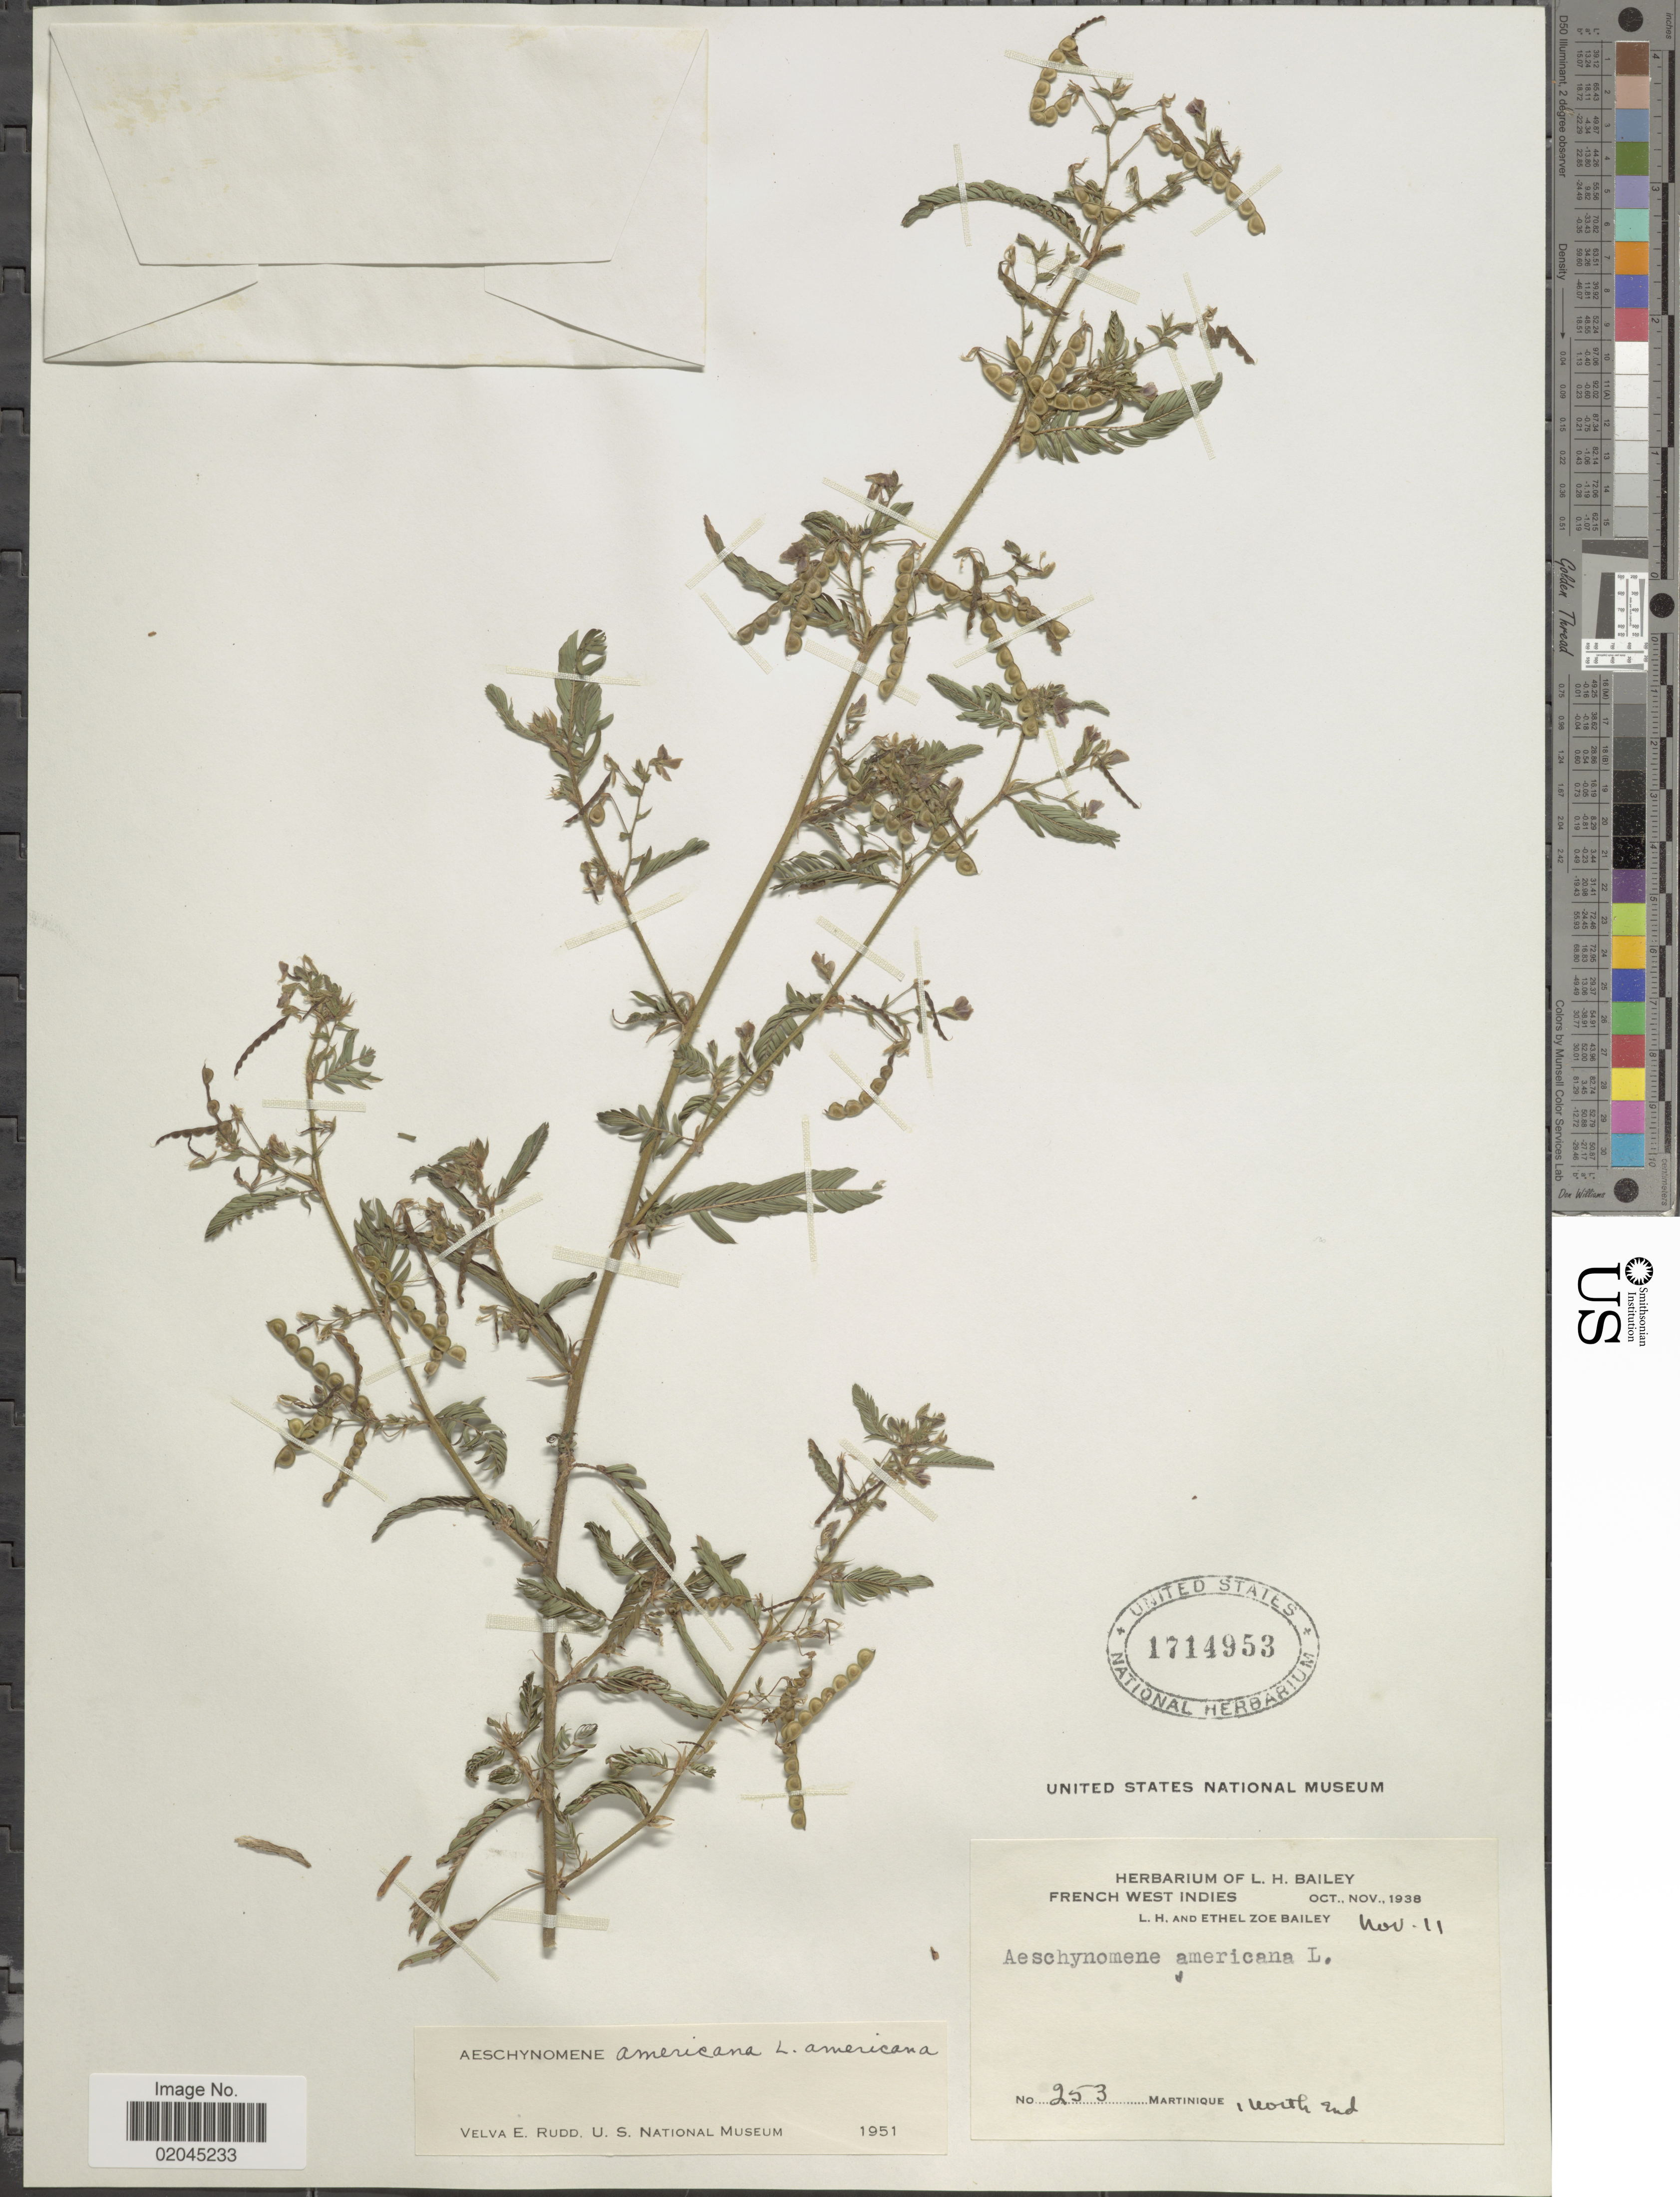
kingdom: Plantae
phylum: Tracheophyta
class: Magnoliopsida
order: Fabales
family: Fabaceae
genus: Aeschynomene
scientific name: Aeschynomene americana var. americana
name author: L.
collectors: L. H. Bailey & E. Z. Bailey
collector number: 253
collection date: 1938-11-11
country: Martinique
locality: North End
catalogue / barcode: US 1714953